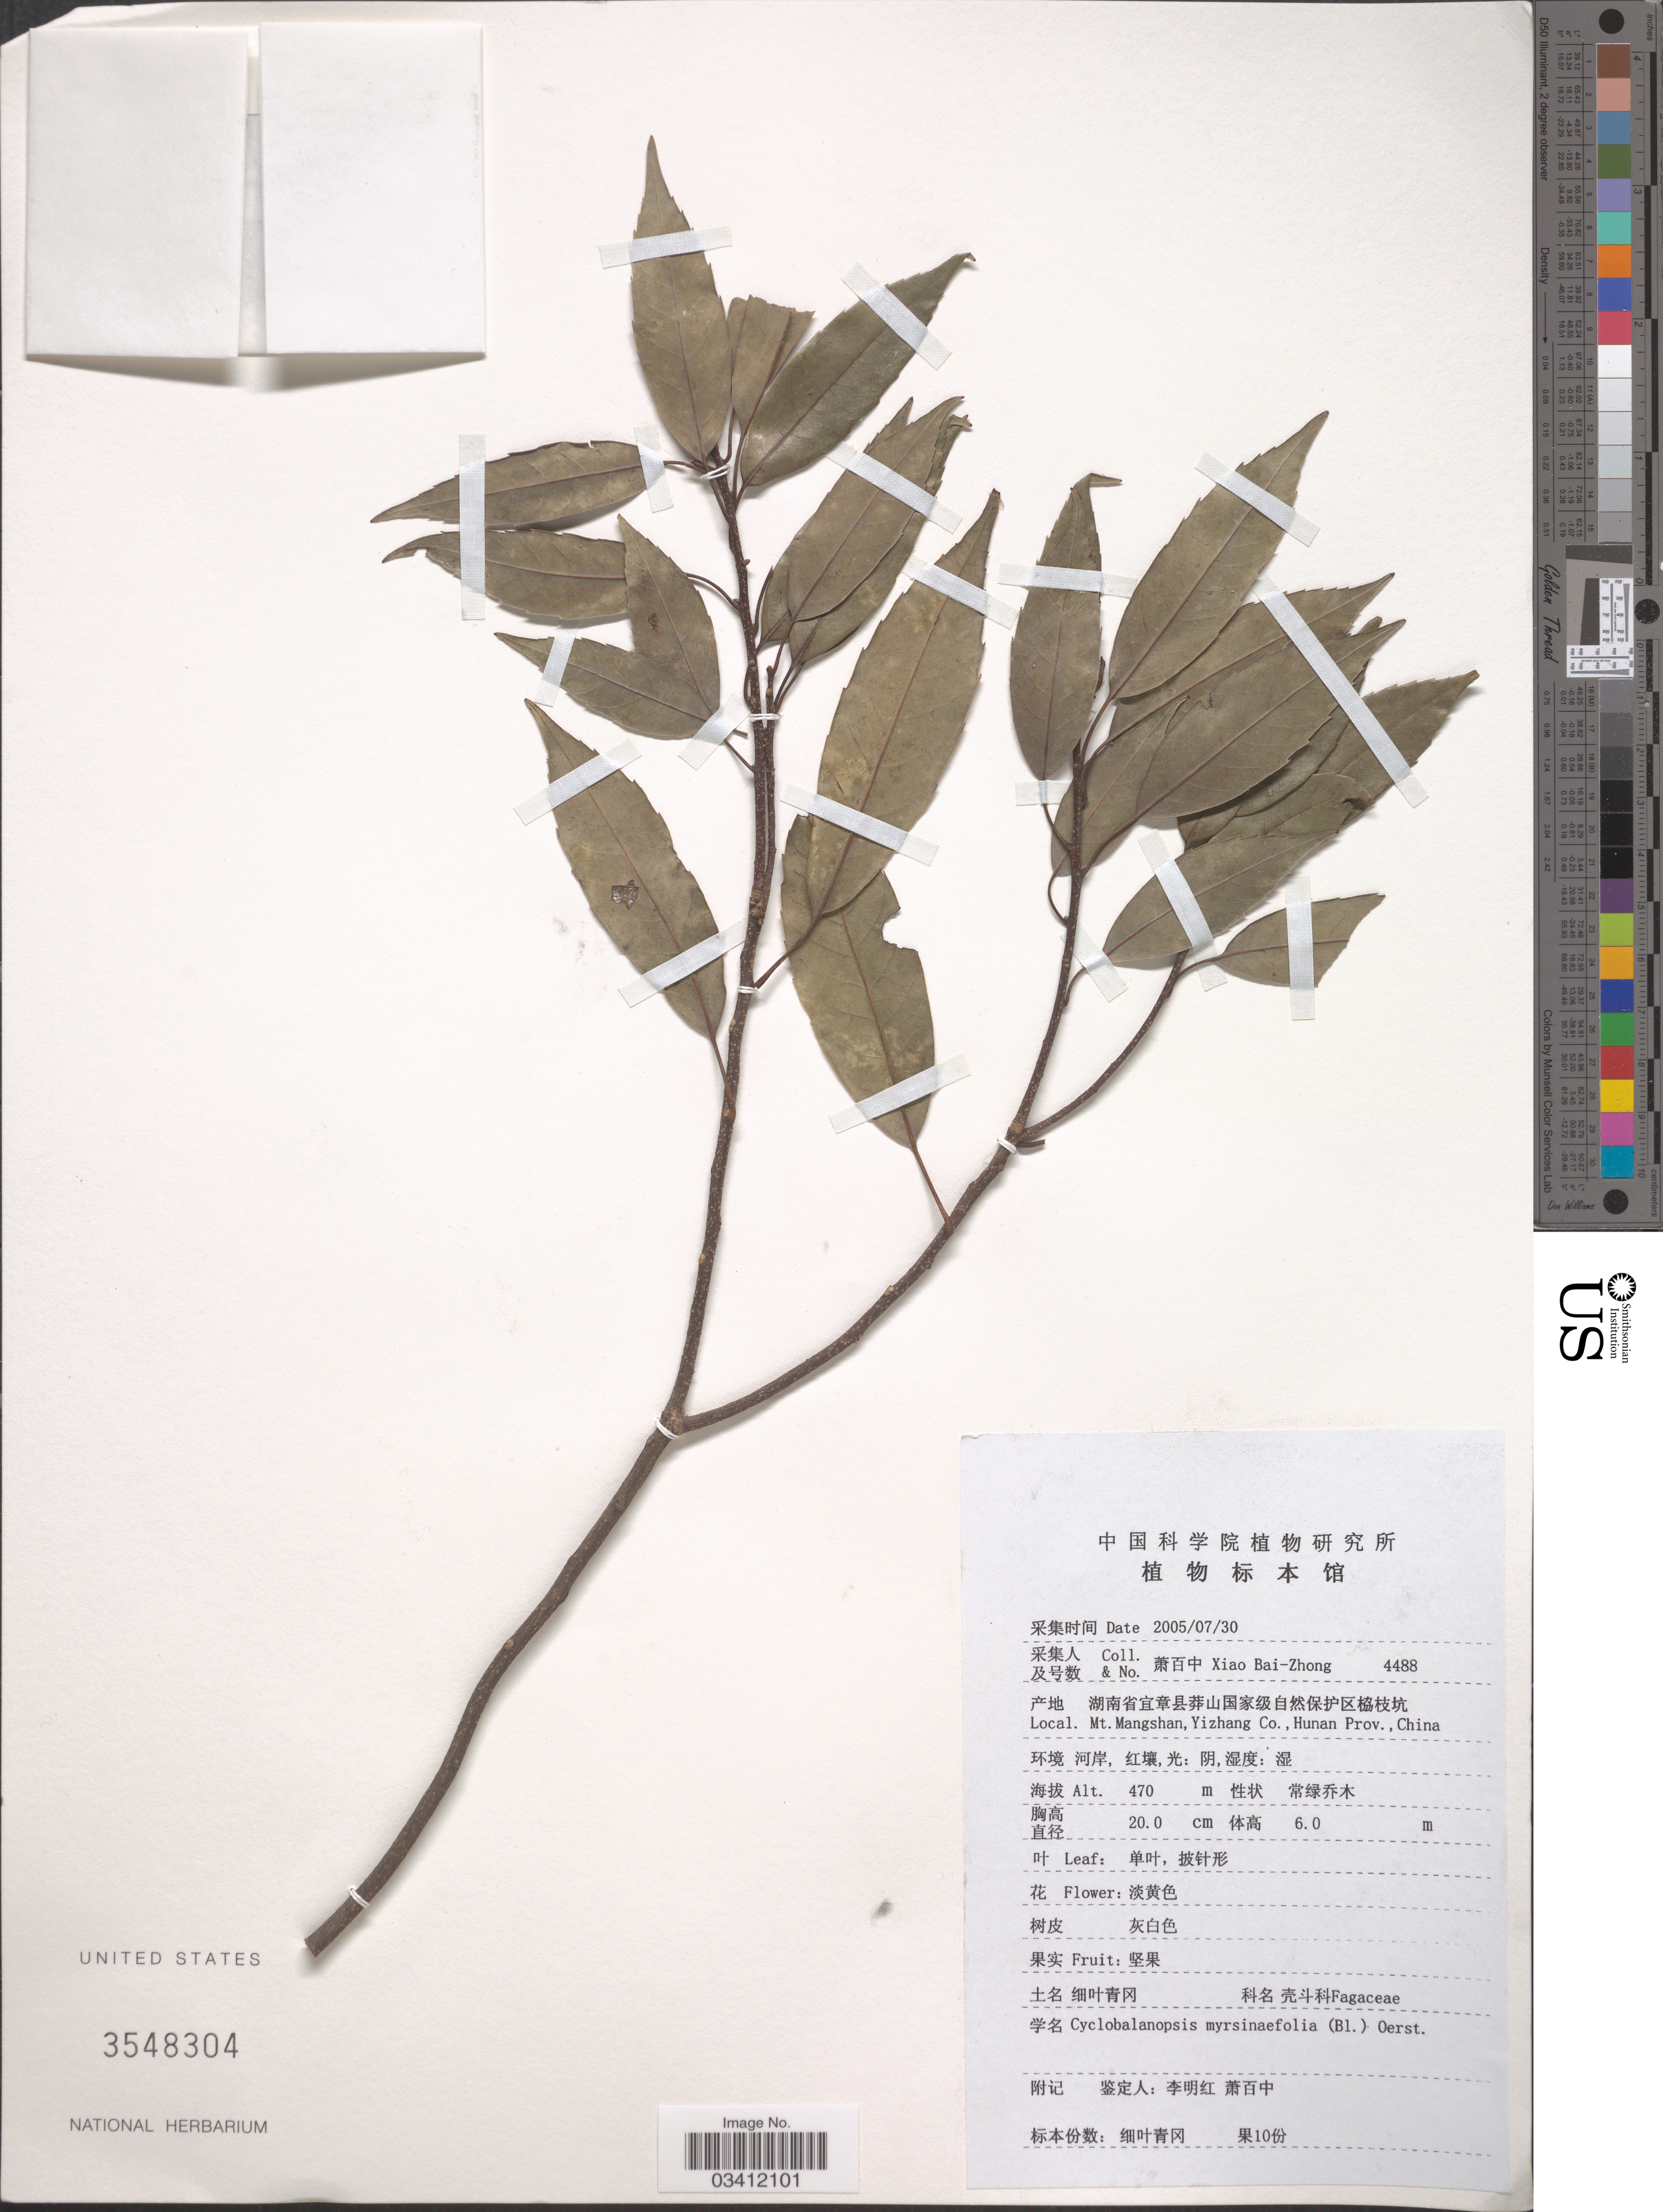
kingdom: Plantae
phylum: Tracheophyta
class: Magnoliopsida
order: Fagales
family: Fagaceae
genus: Quercus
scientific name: Quercus myrsinifolia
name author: Blume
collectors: B. Z. Xiao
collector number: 4488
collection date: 2005-07-30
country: China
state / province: Hunan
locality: Mt. Mangshan, Yizhang Co.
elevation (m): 470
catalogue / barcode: US 3548304